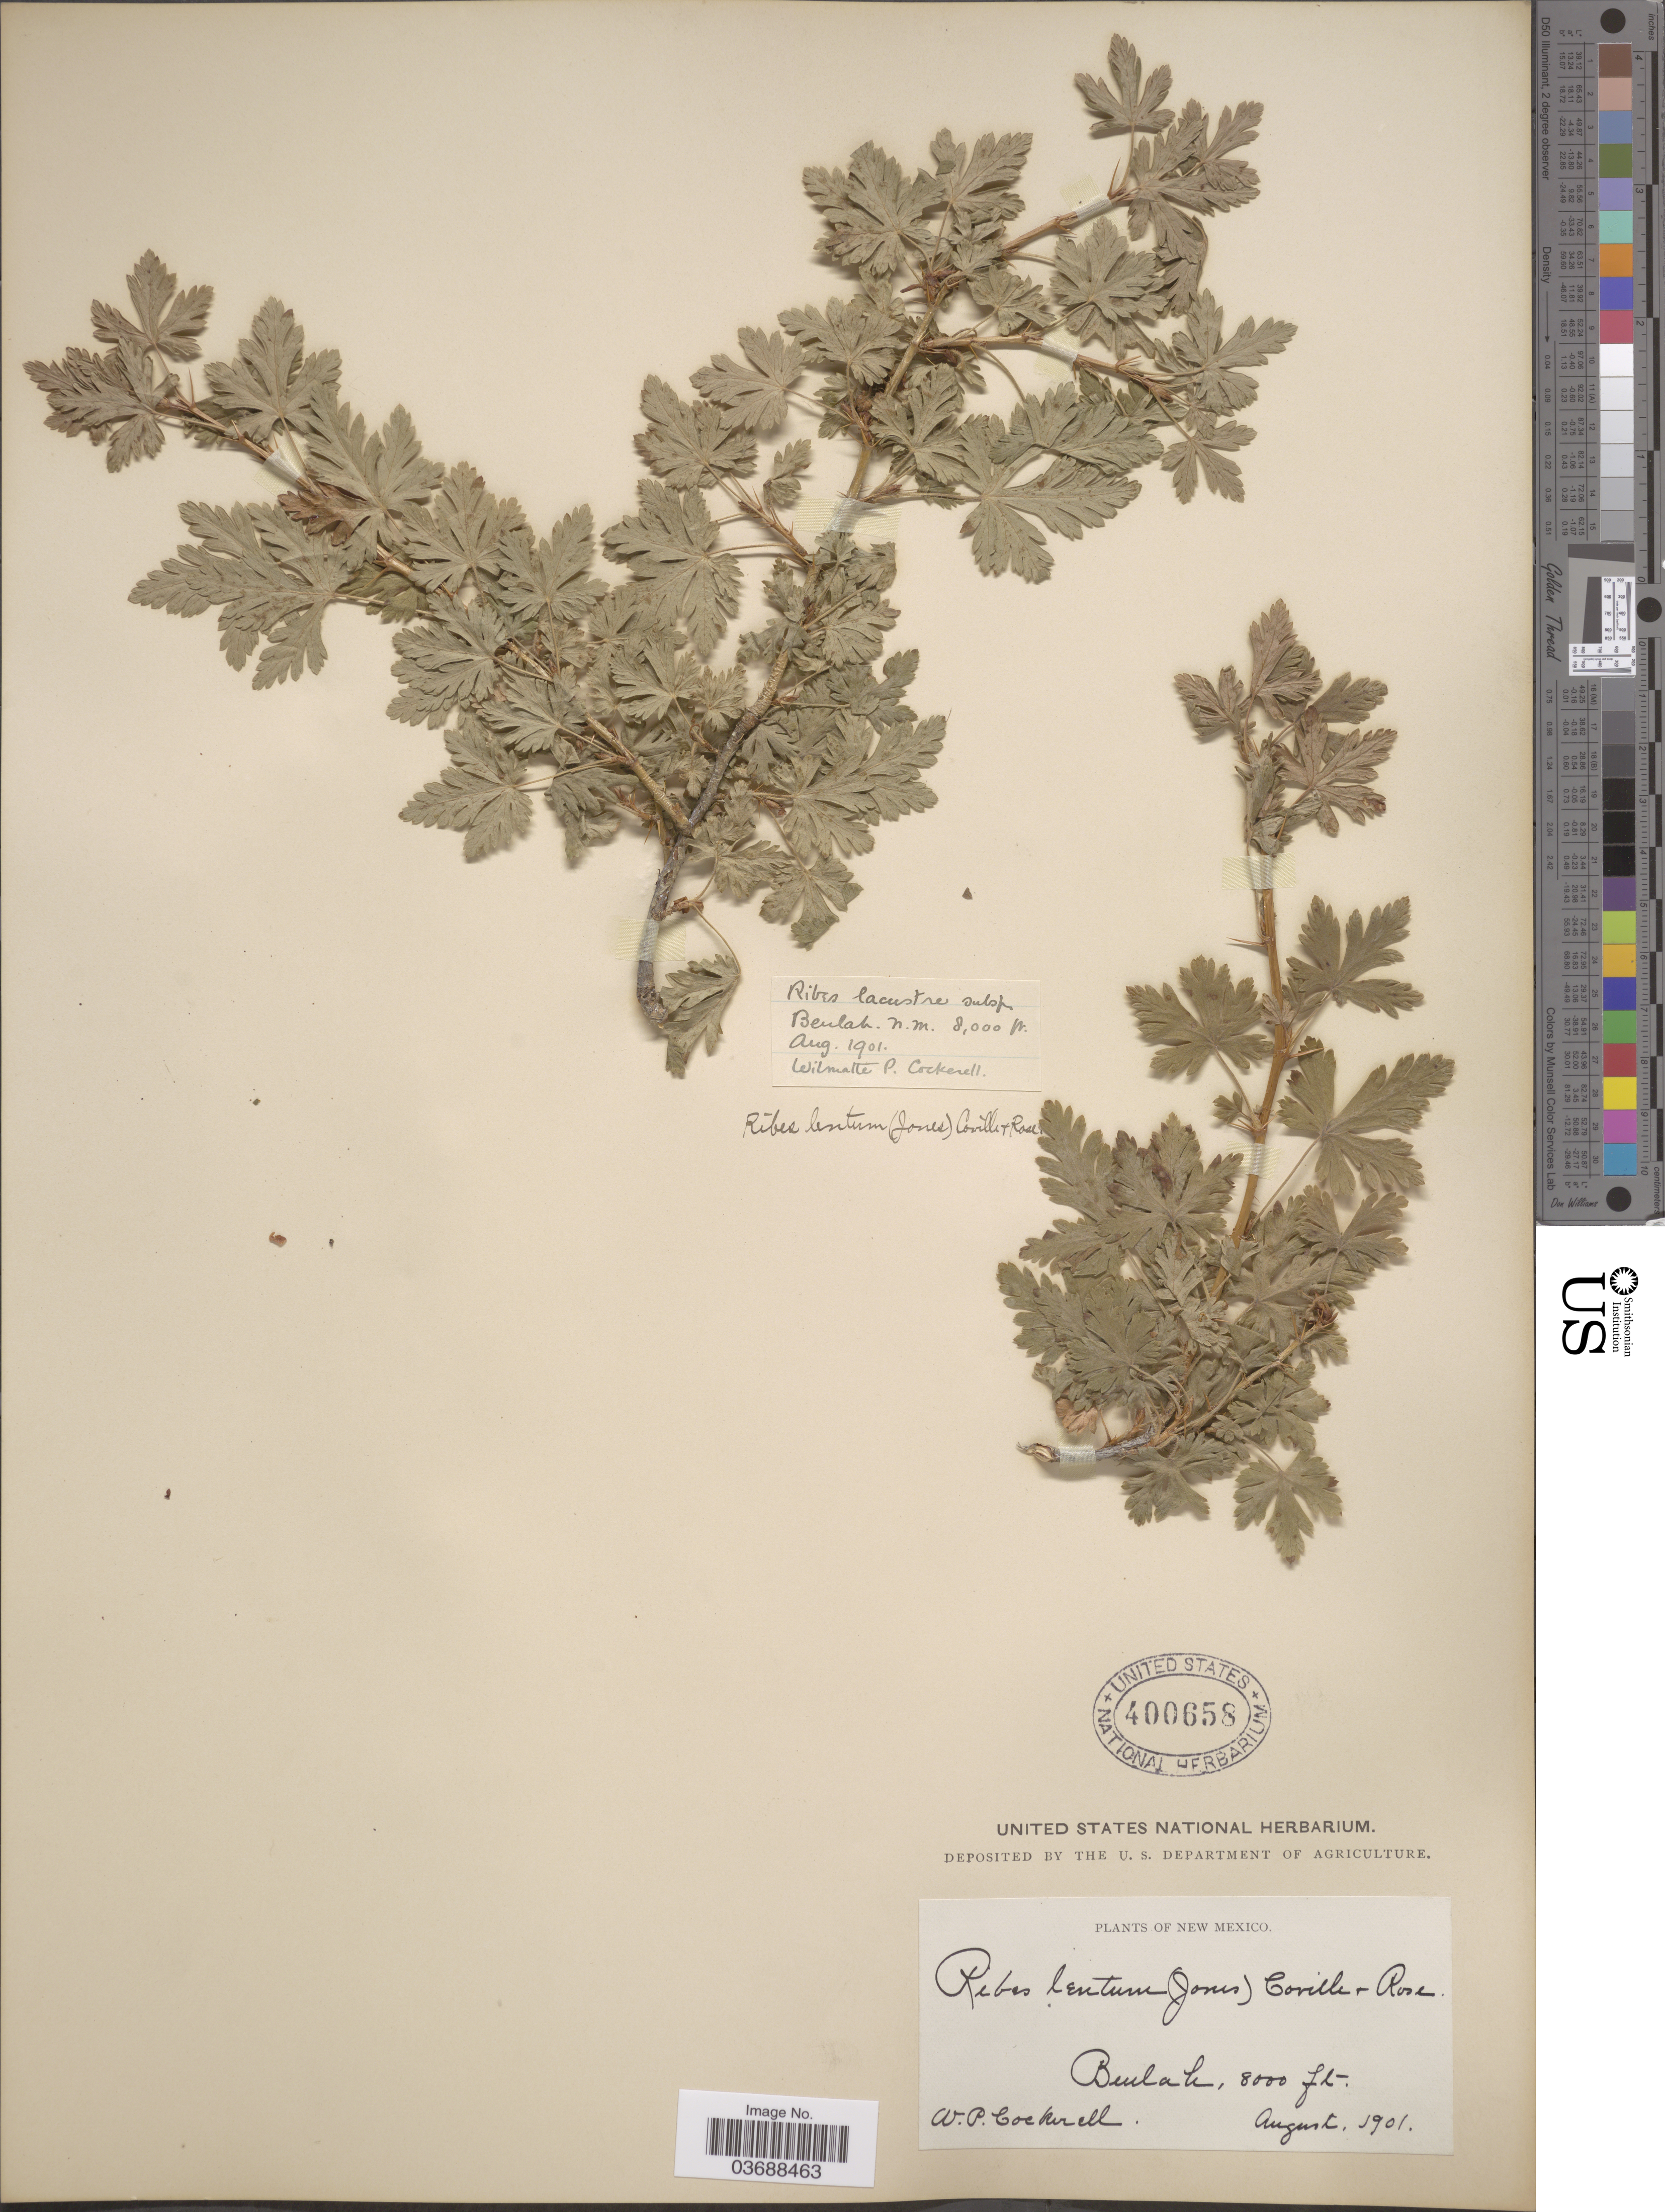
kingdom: Plantae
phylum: Tracheophyta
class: Magnoliopsida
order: Saxifragales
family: Grossulariaceae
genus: Ribes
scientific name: Ribes montigenum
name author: McClatchie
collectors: W. Cockerell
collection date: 1901-08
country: United States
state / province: New Mexico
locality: Beulah.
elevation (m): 2438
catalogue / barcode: US 400658